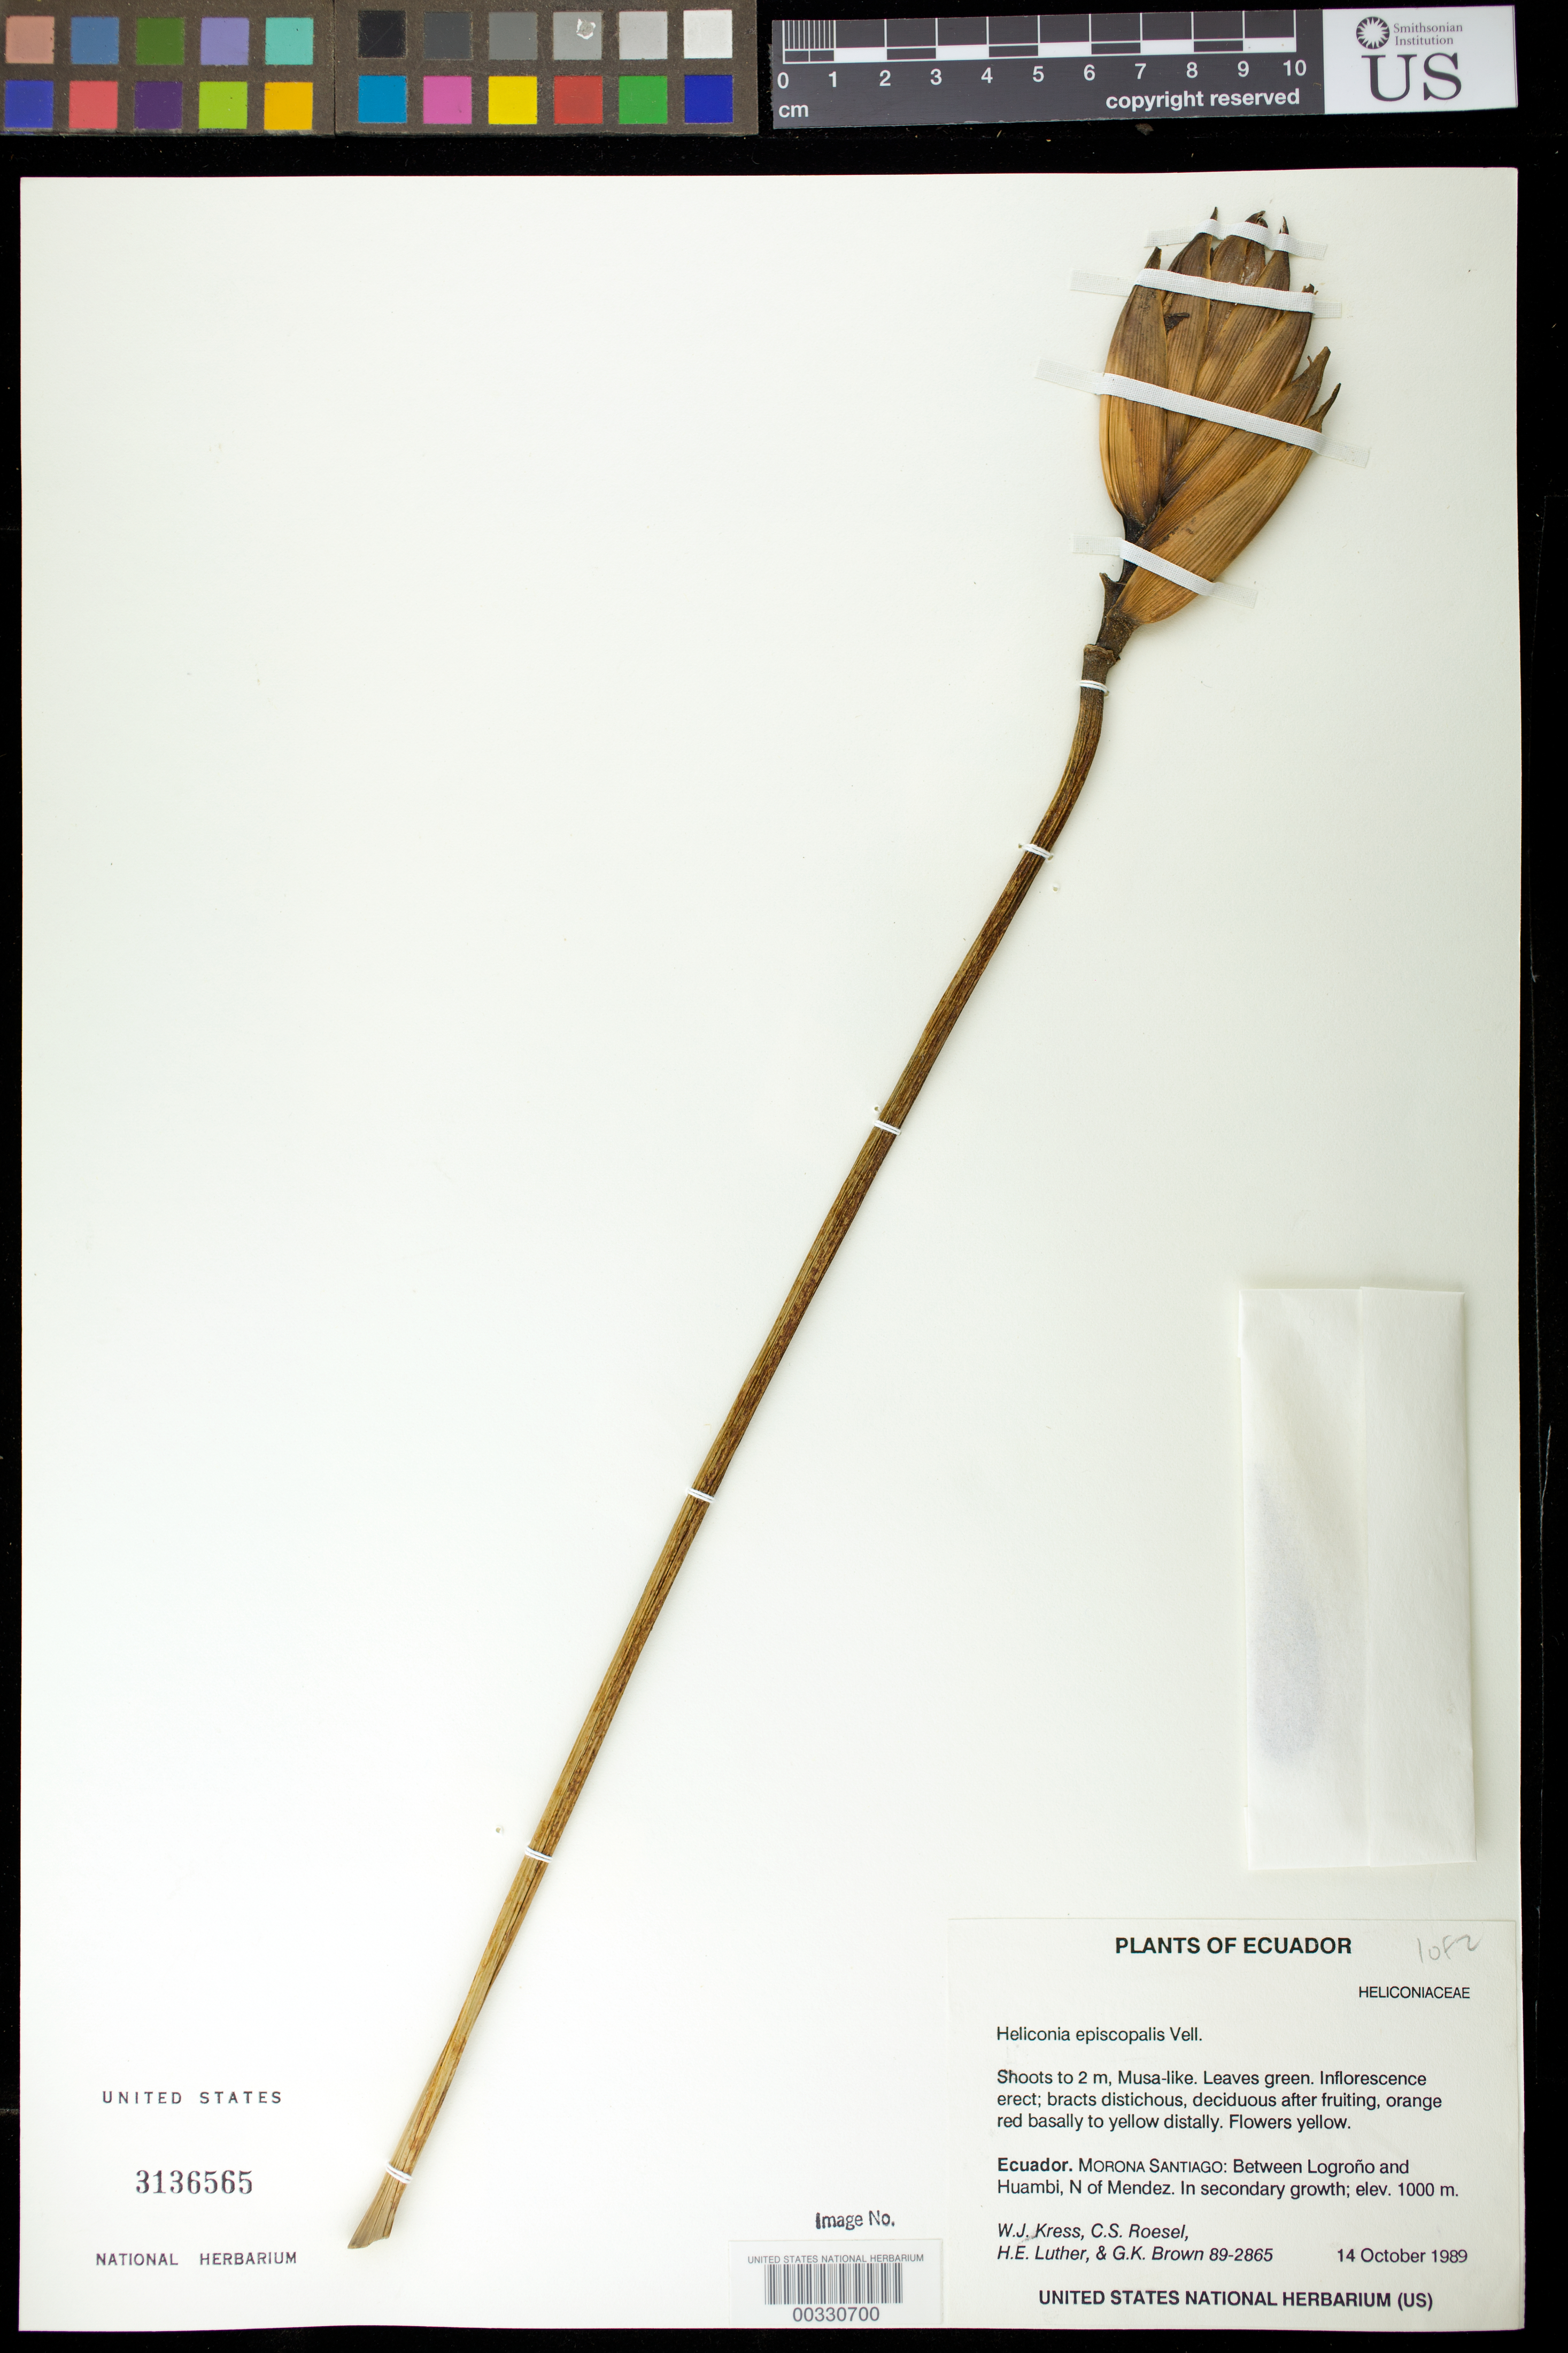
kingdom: Plantae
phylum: Tracheophyta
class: Liliopsida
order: Zingiberales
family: Heliconiaceae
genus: Heliconia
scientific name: Heliconia episcopalis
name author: Vell.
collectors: W. J. Kress, C. S. Roesel, Harry E. Luther & G. K. Brown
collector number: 89-2865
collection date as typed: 14 Oct 1989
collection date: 1989-10-14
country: Ecuador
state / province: Morona-Santiago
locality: Between lograono and huambi, N of mendez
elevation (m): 1000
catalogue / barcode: US 3136565